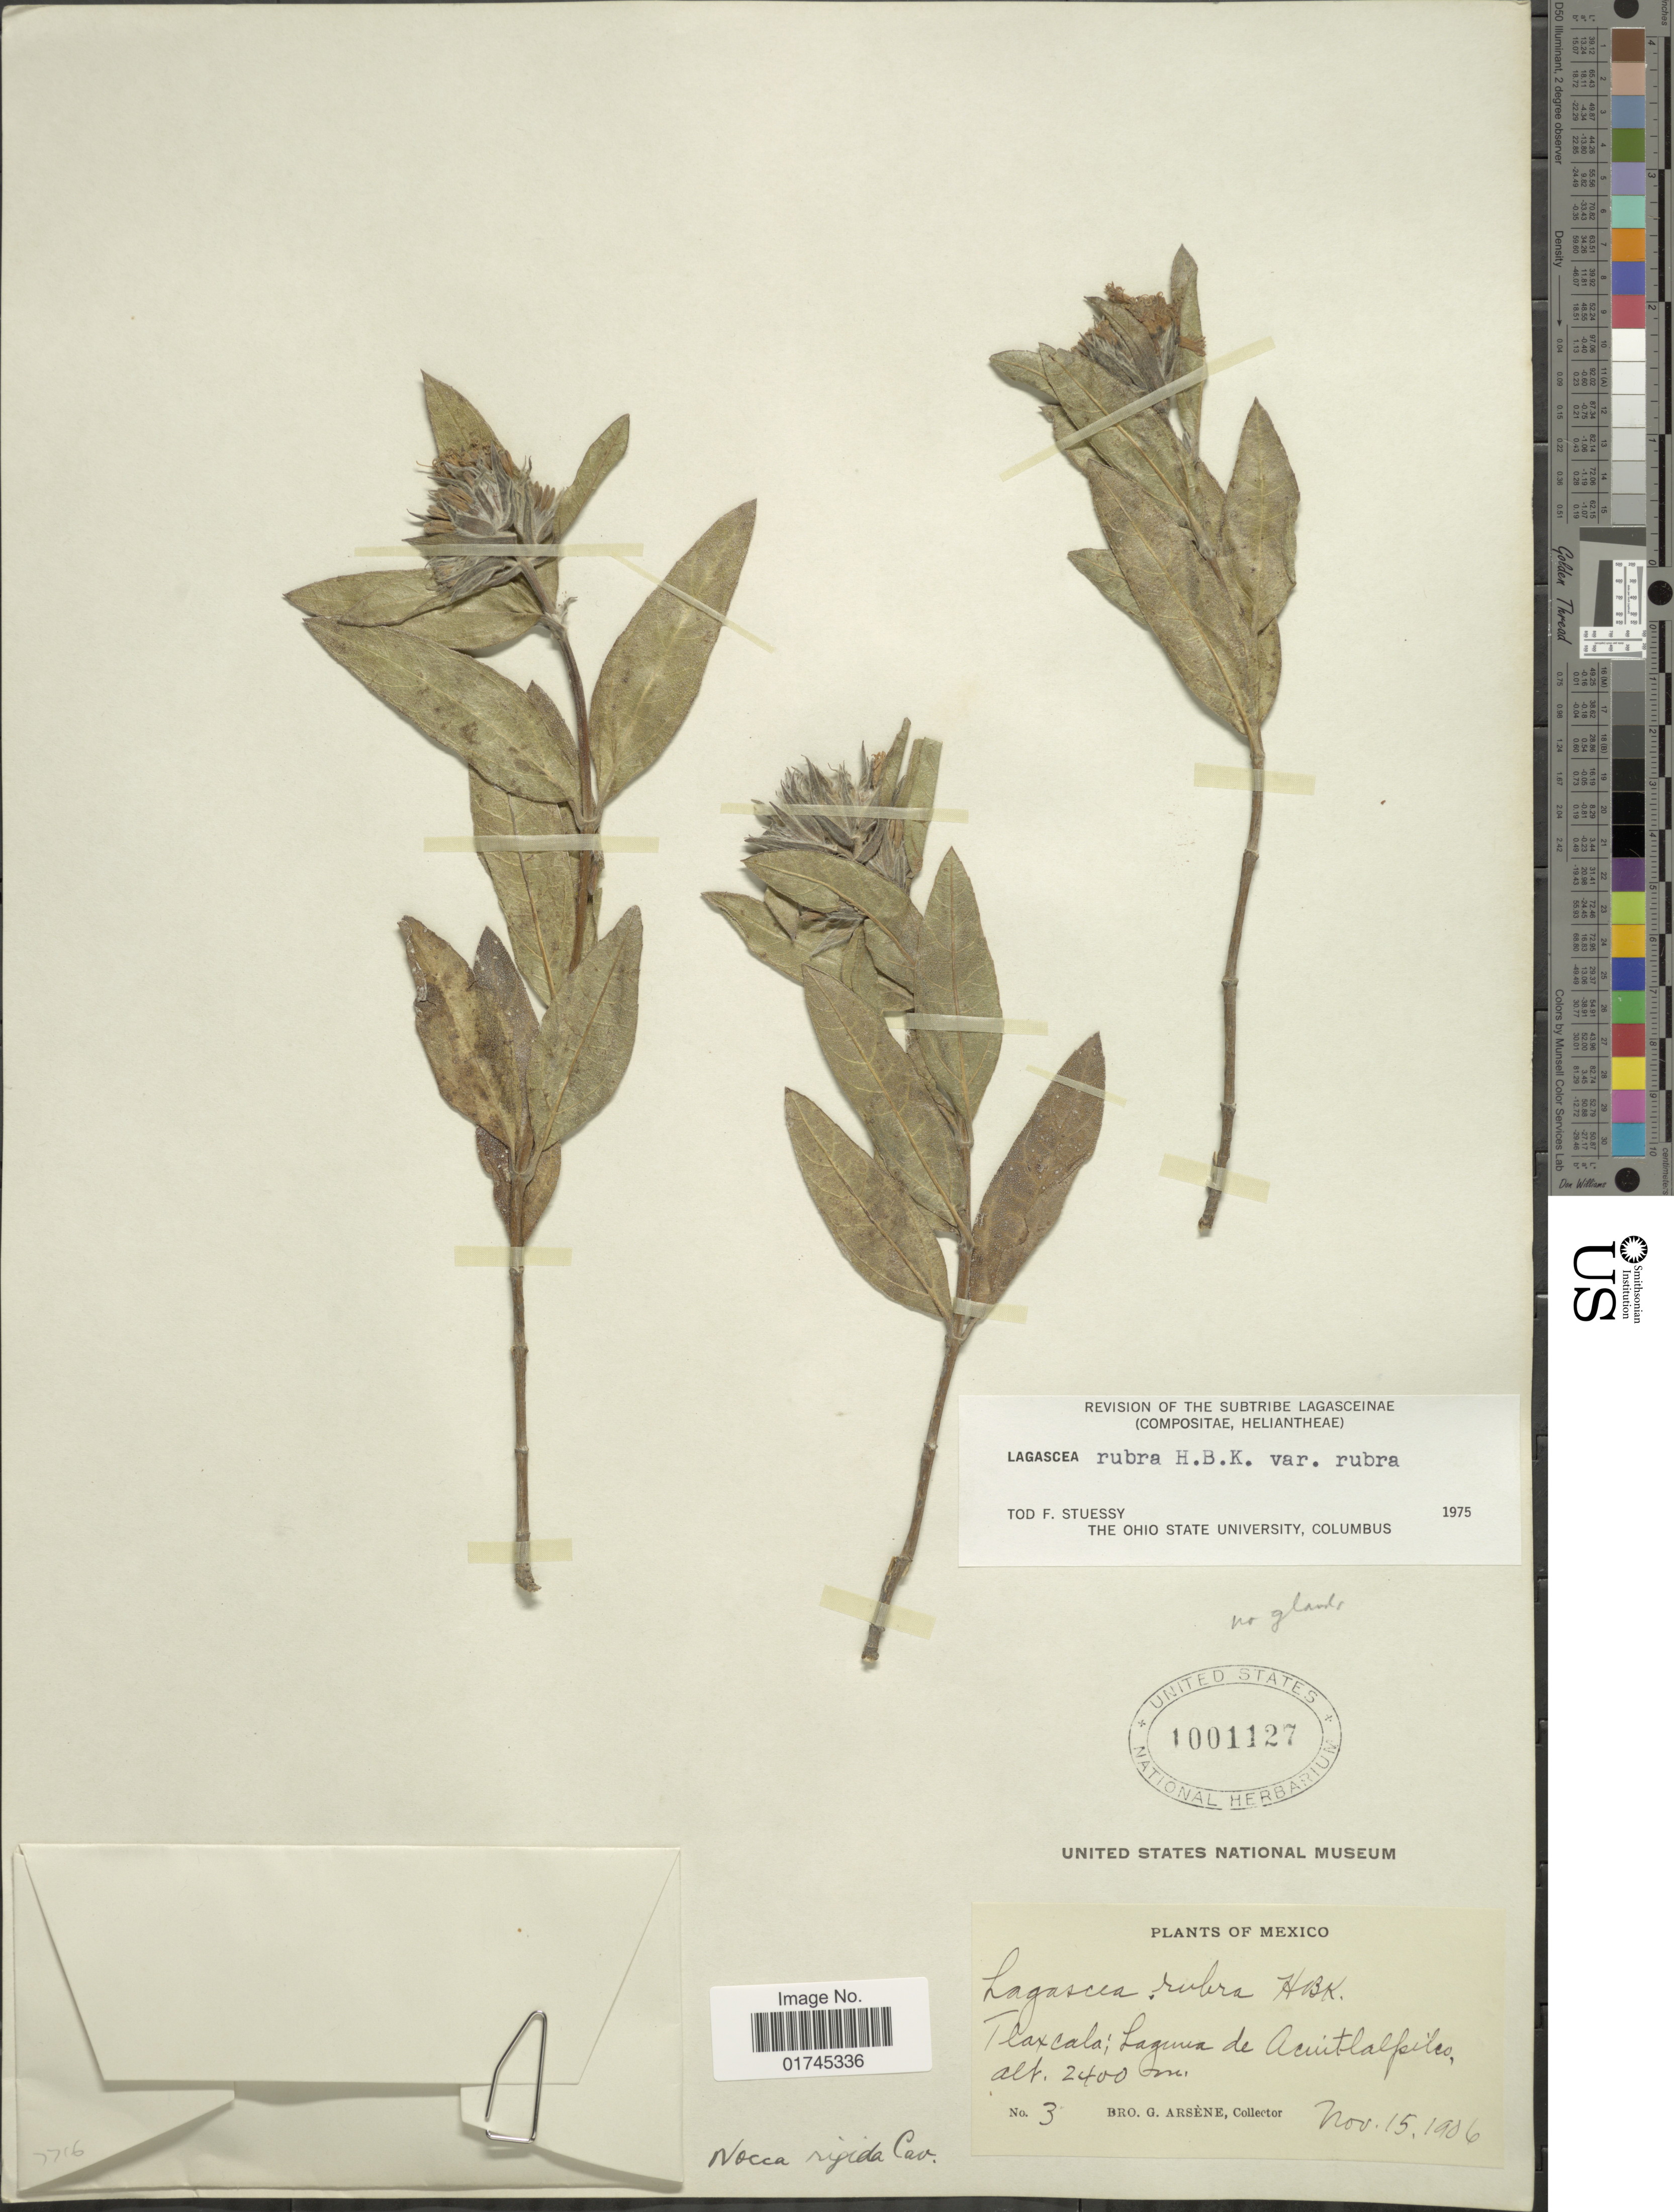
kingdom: Plantae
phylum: Tracheophyta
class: Magnoliopsida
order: Asterales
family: Asteraceae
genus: Lagascea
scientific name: Lagascea rigida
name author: Cav.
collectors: Bro. G. Arsène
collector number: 3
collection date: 1906-11-15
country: Mexico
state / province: Tlaxcala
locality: Laguna de Acuitlapilco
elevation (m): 2400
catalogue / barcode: US 1001127